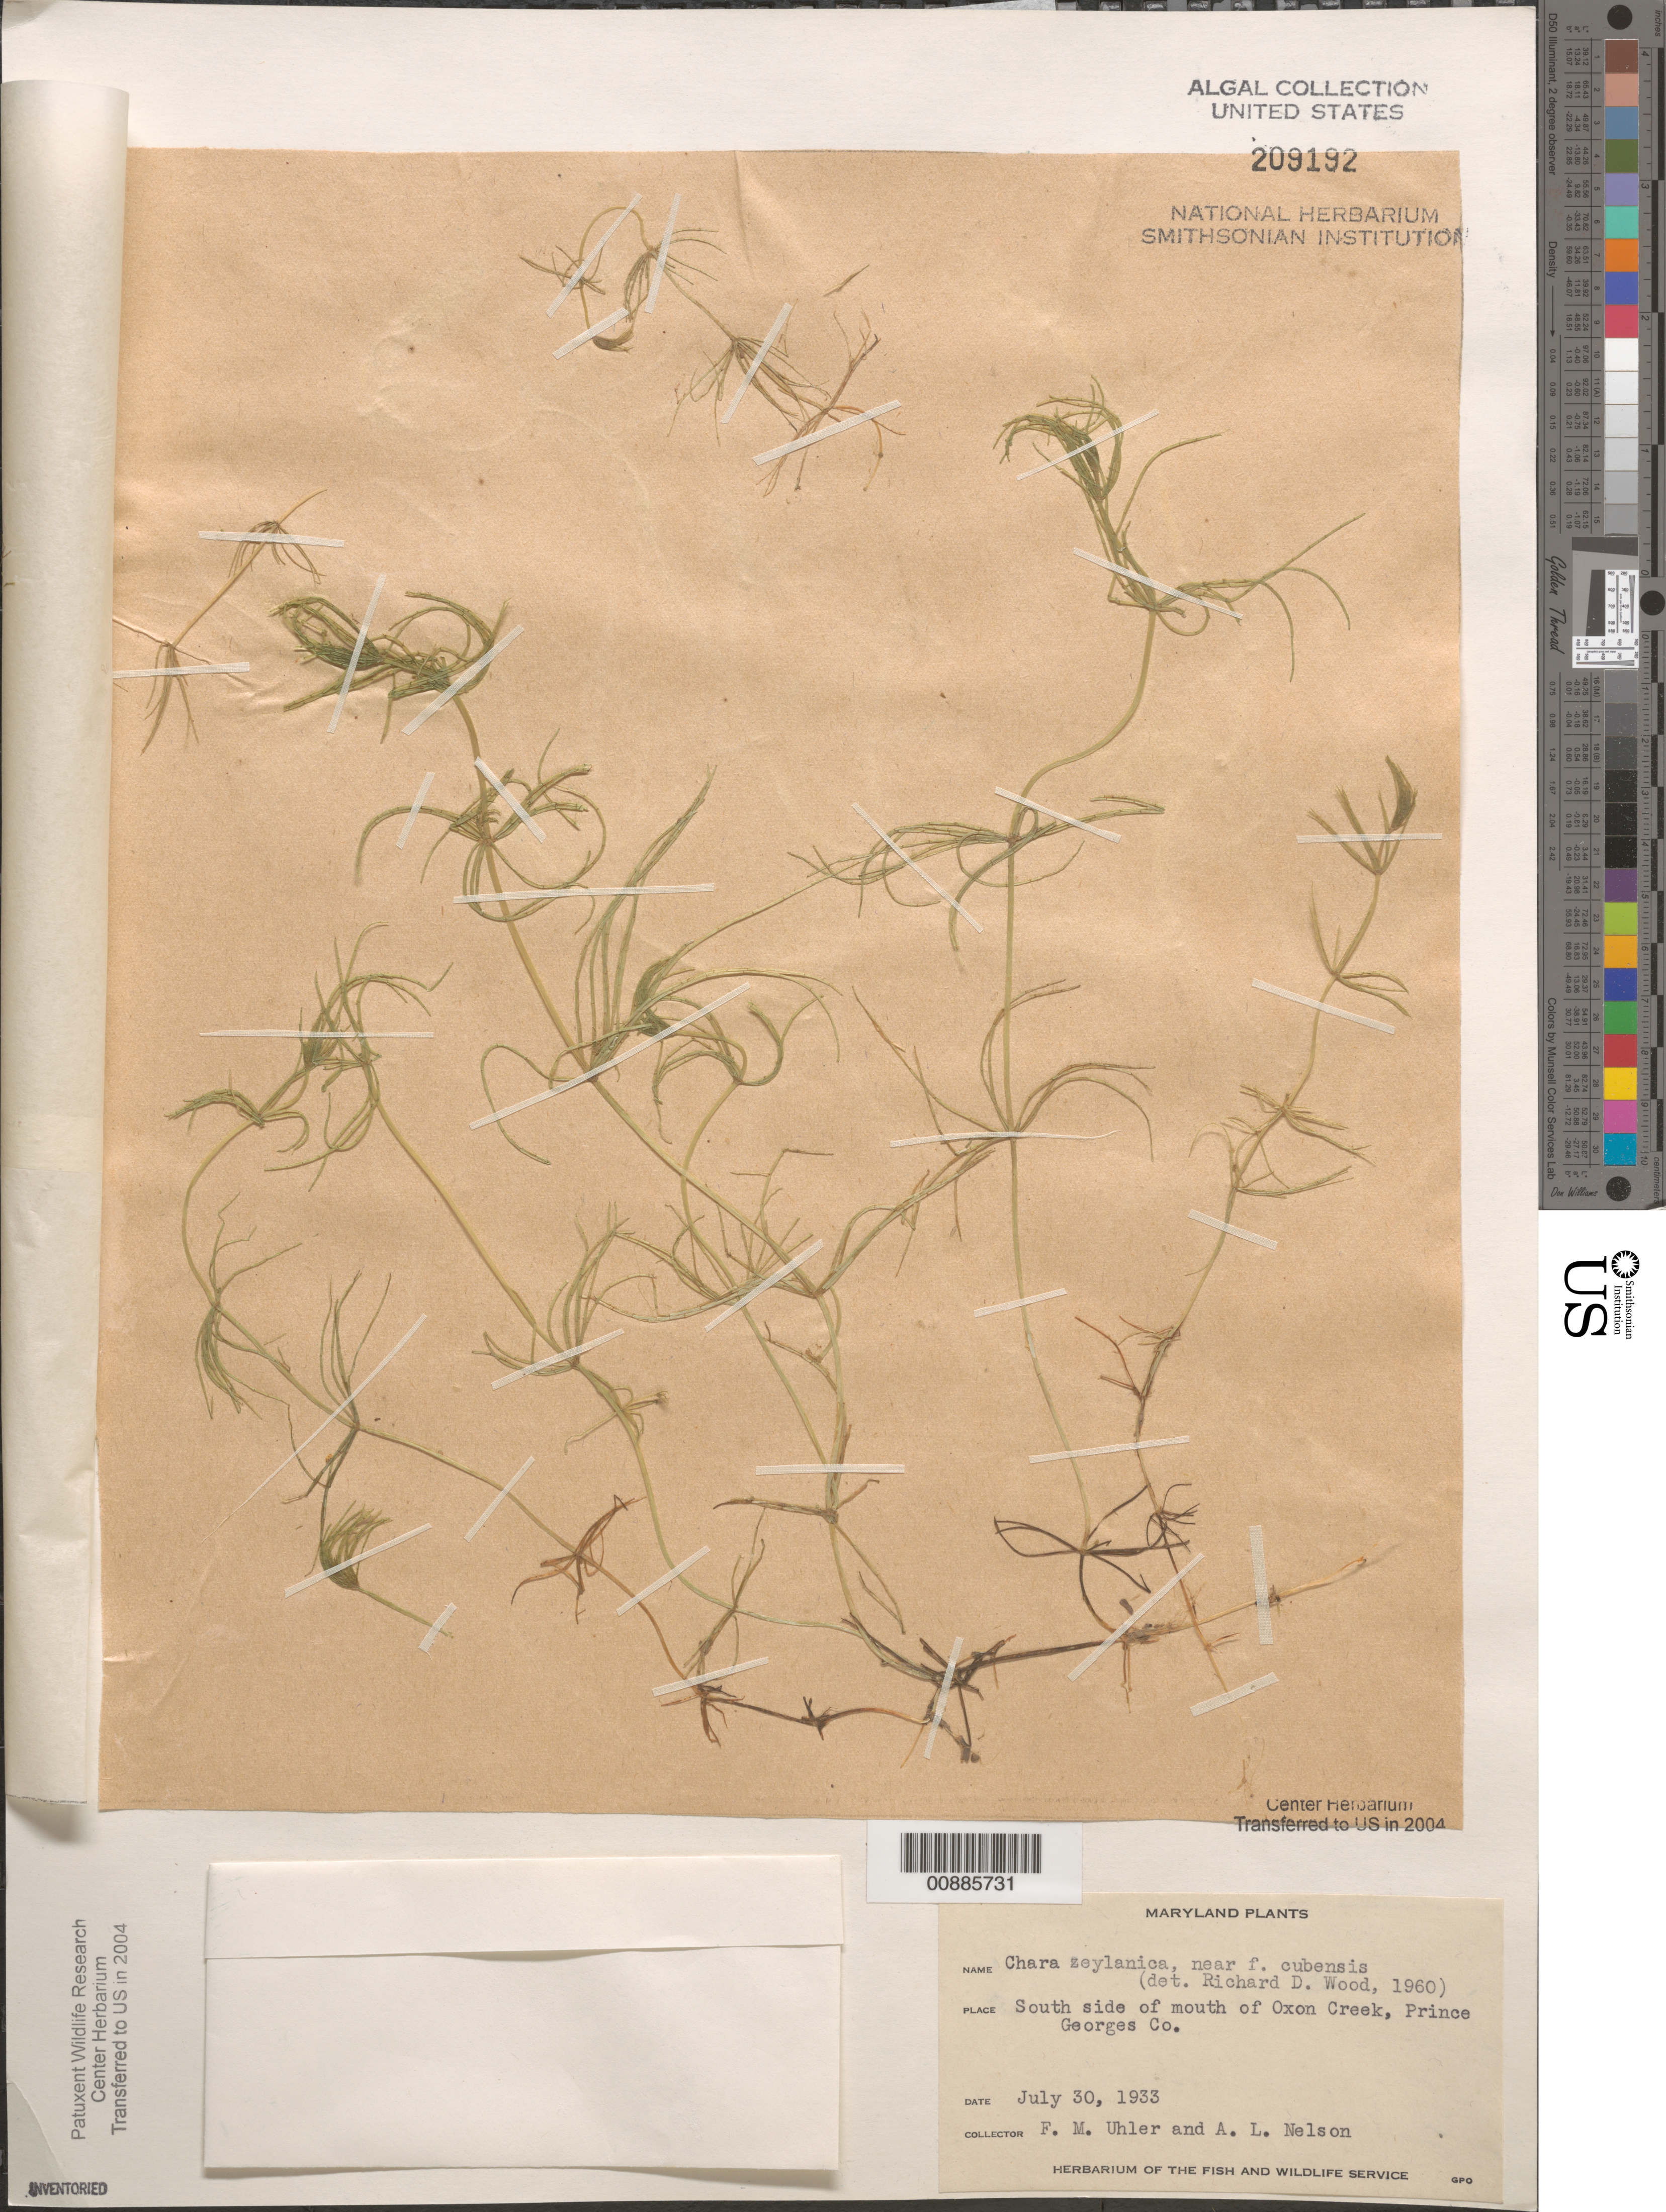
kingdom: Plantae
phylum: Charophyta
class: Charophyceae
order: Charales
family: Characeae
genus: Chara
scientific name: Chara zeylanica f. cubensis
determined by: Wood, R. D.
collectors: F. M. Uhler & A. L. Nelson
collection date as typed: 30 jul 1933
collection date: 1933-07-30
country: United States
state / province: Maryland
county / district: Prince George's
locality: South side of Oxon Creek mouth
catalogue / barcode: US 209192